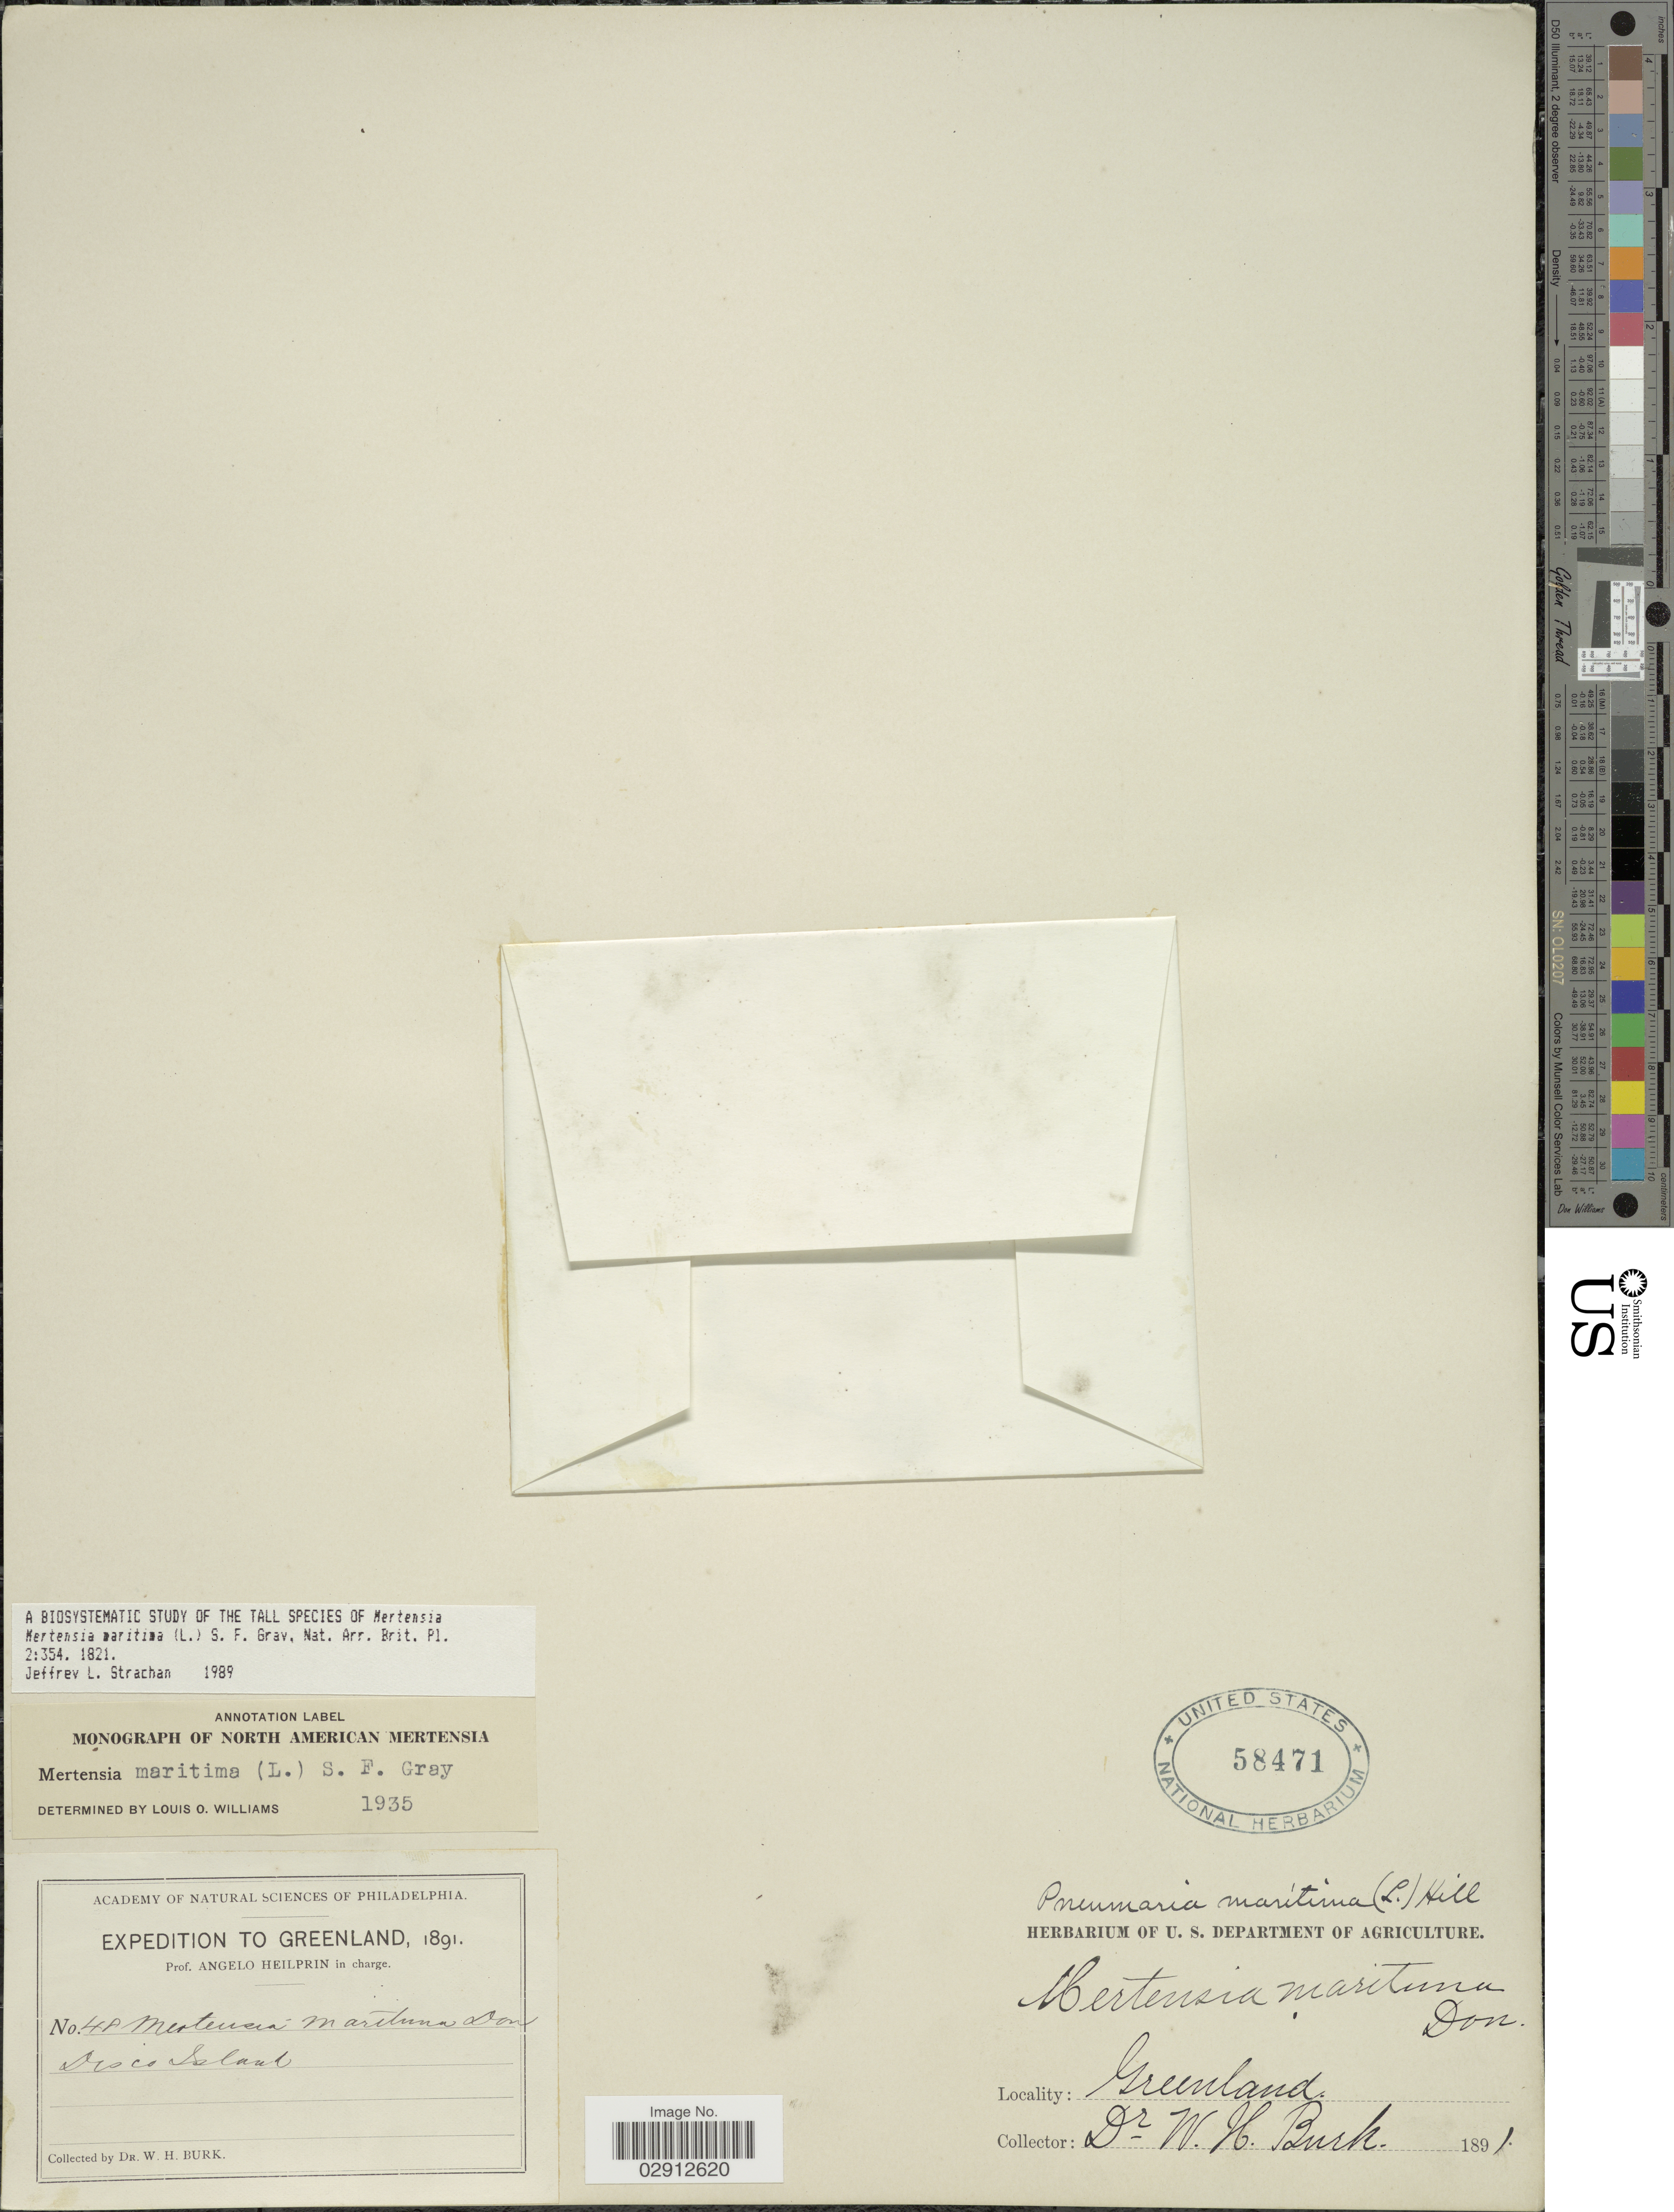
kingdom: Plantae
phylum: Tracheophyta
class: Magnoliopsida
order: Boraginales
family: Boraginaceae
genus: Mertensia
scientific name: Mertensia maritima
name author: (L.) S.F. Gray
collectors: W. Burk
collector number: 48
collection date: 1891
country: Greenland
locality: Disco Island.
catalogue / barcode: US 58471